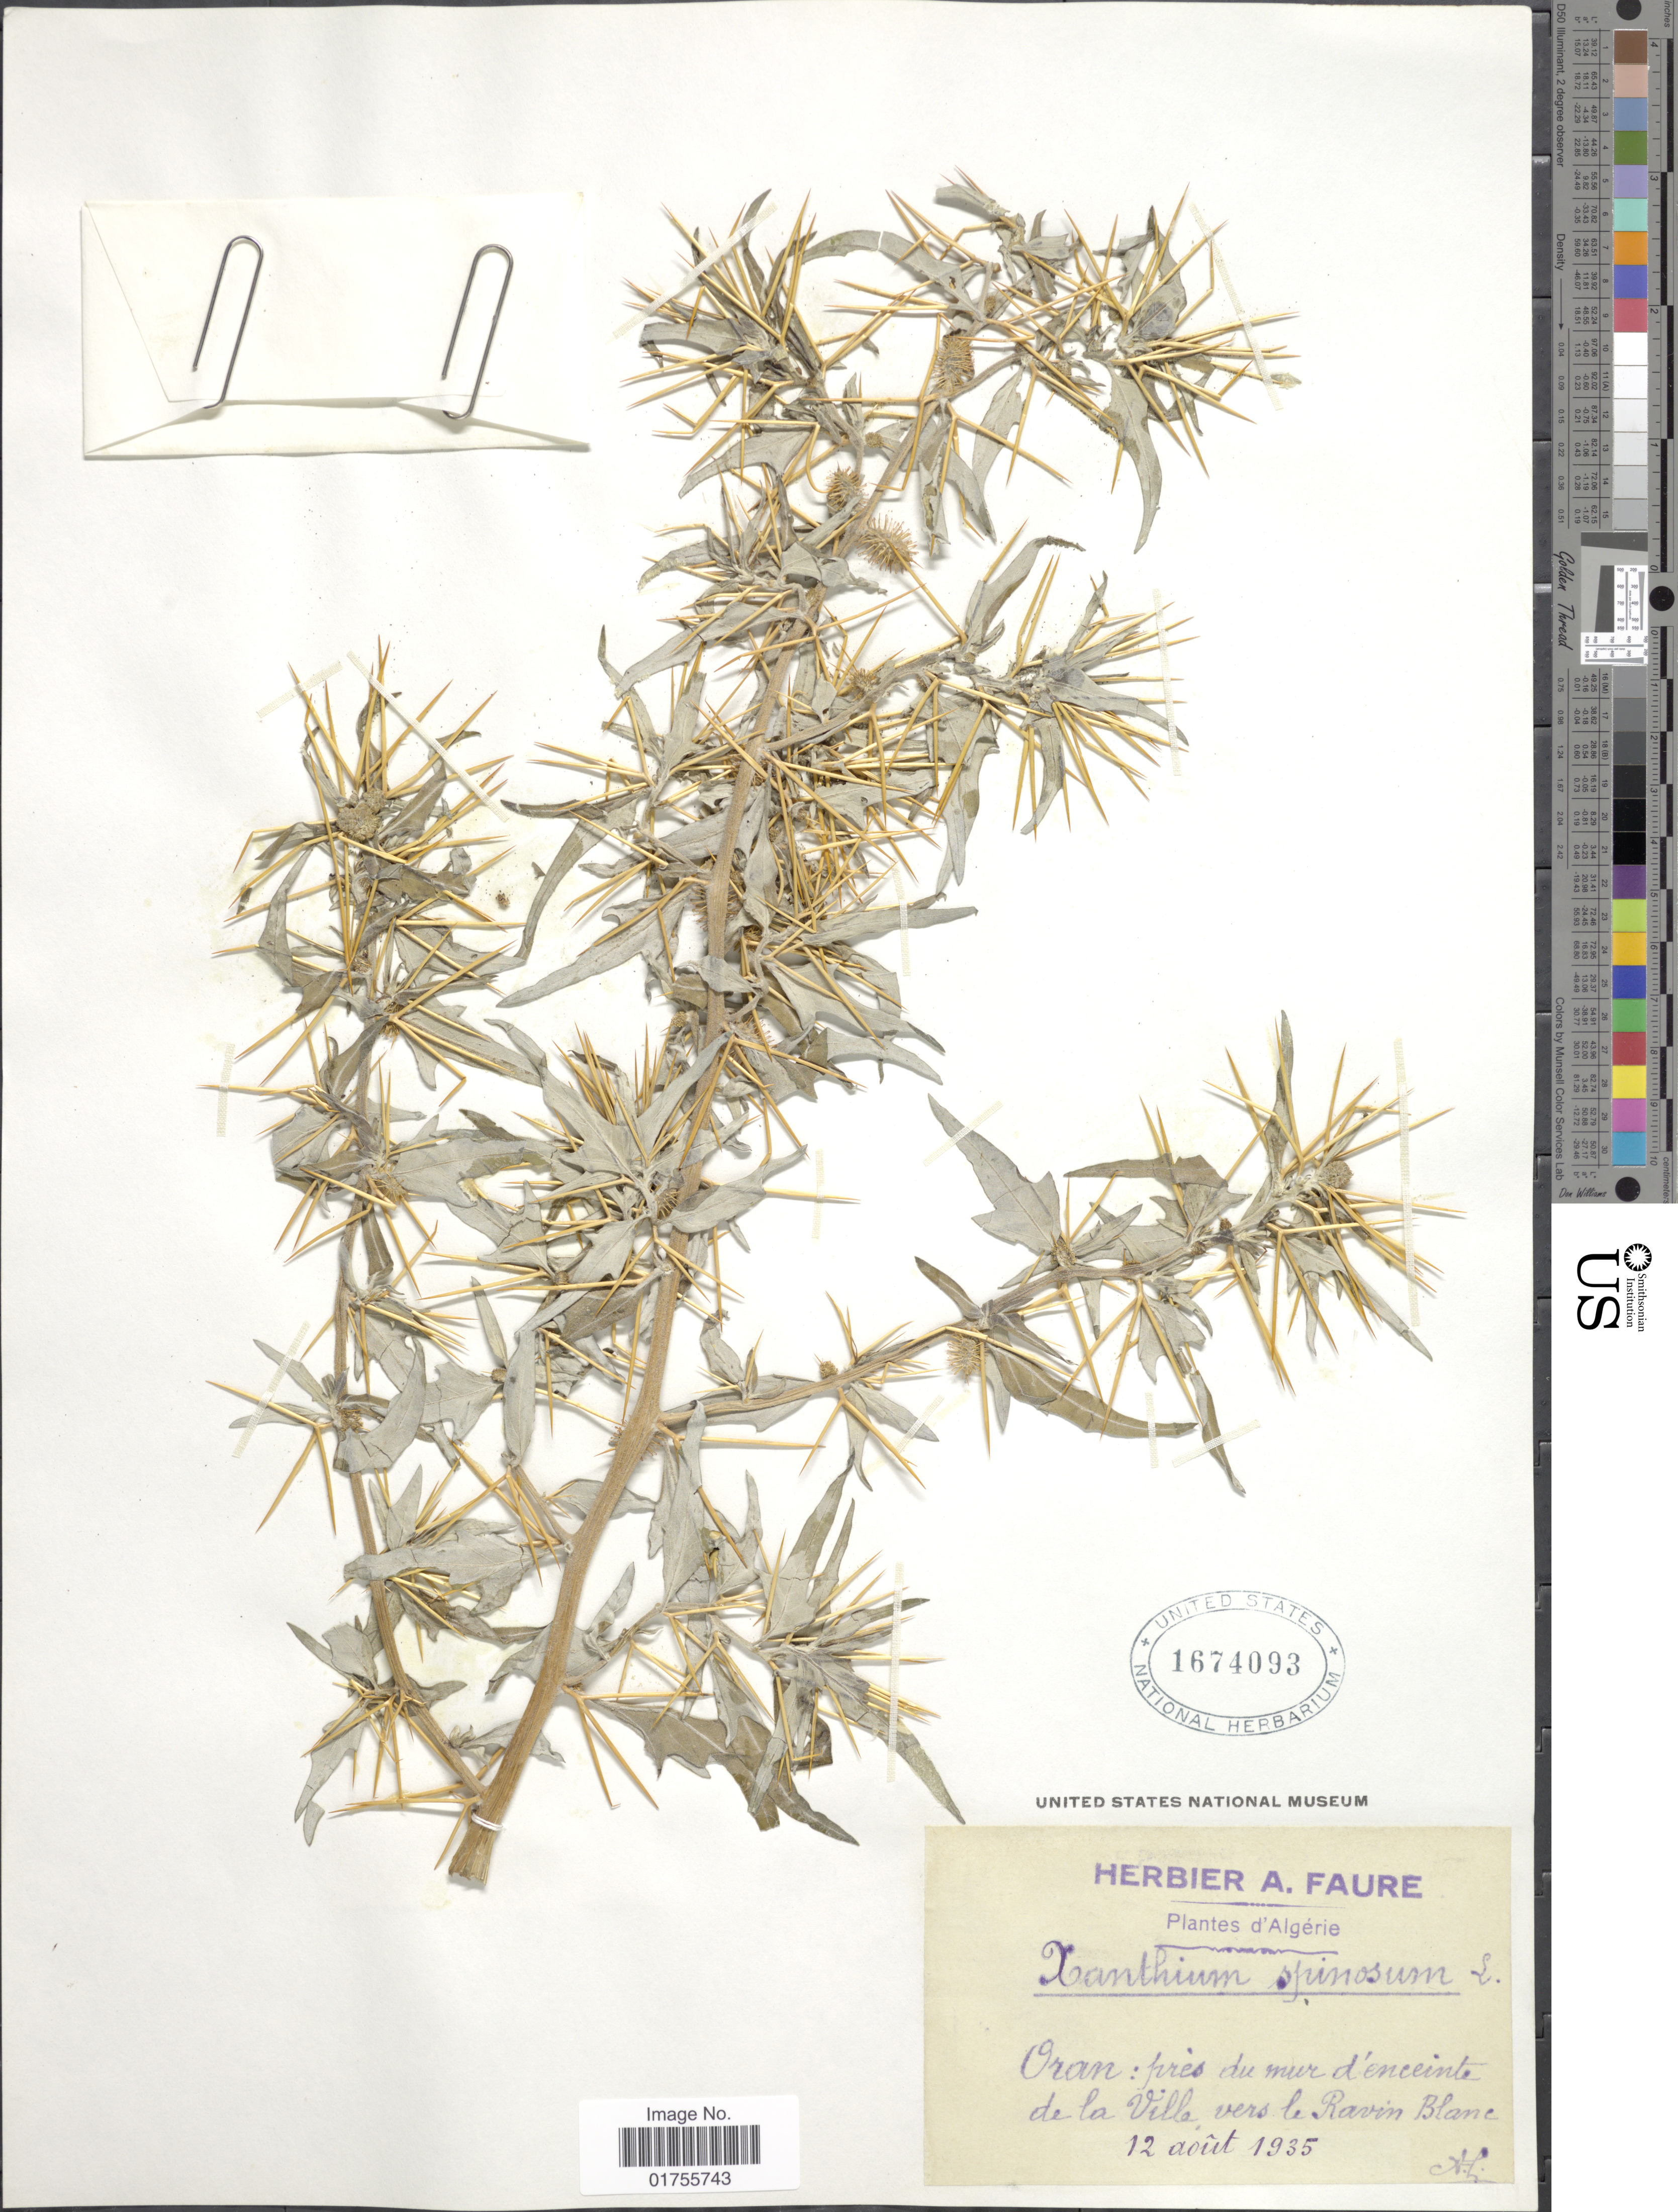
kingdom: Plantae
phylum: Tracheophyta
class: Magnoliopsida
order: Asterales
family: Asteraceae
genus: Xanthium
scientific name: Xanthium spinosum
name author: L.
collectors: A. Faure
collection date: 1935-08-12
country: Algeria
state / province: Oran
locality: Prés du mur d'enceinte de la Ville vers le Ravin Blanc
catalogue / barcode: US 1674093